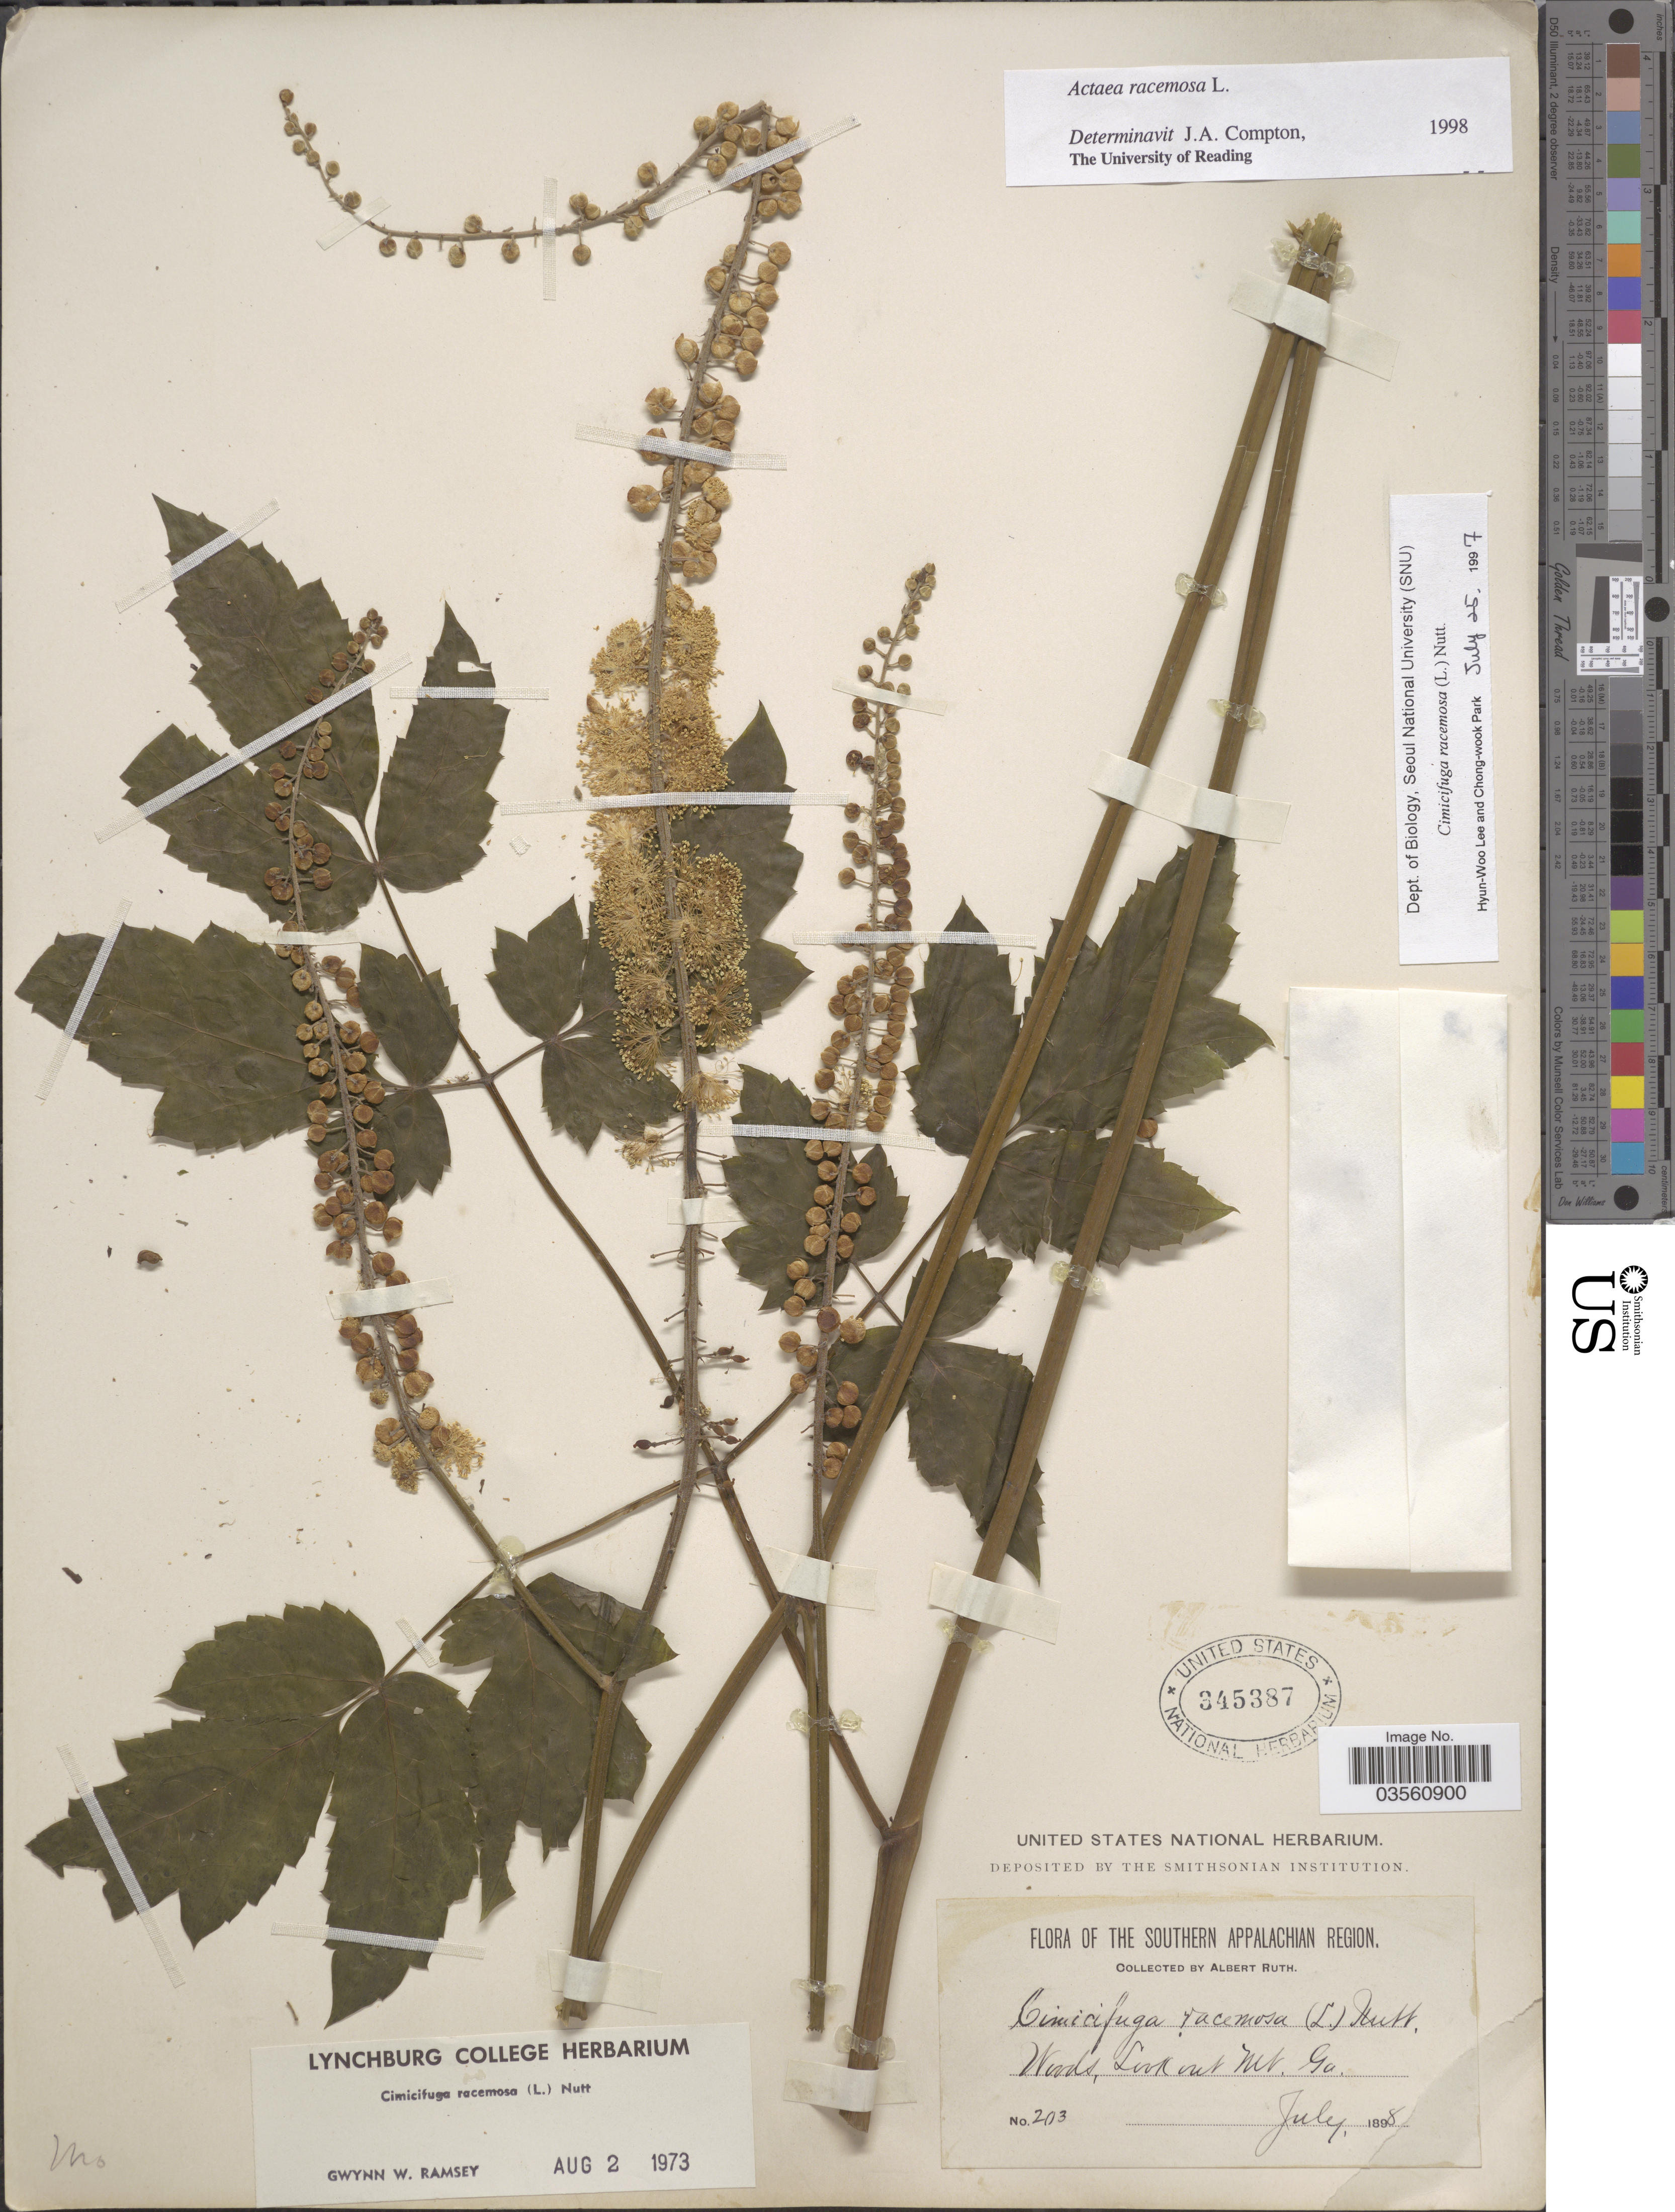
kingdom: Plantae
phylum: Tracheophyta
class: Magnoliopsida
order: Ranunculales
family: Ranunculaceae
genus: Actaea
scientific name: Actaea racemosa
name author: L.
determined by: Compton, J. A.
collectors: A. Ruth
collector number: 203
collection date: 1898-07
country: United States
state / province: Georgia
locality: The Southern Appalachian Region. Woods, Lookout Mt.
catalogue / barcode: US 345387